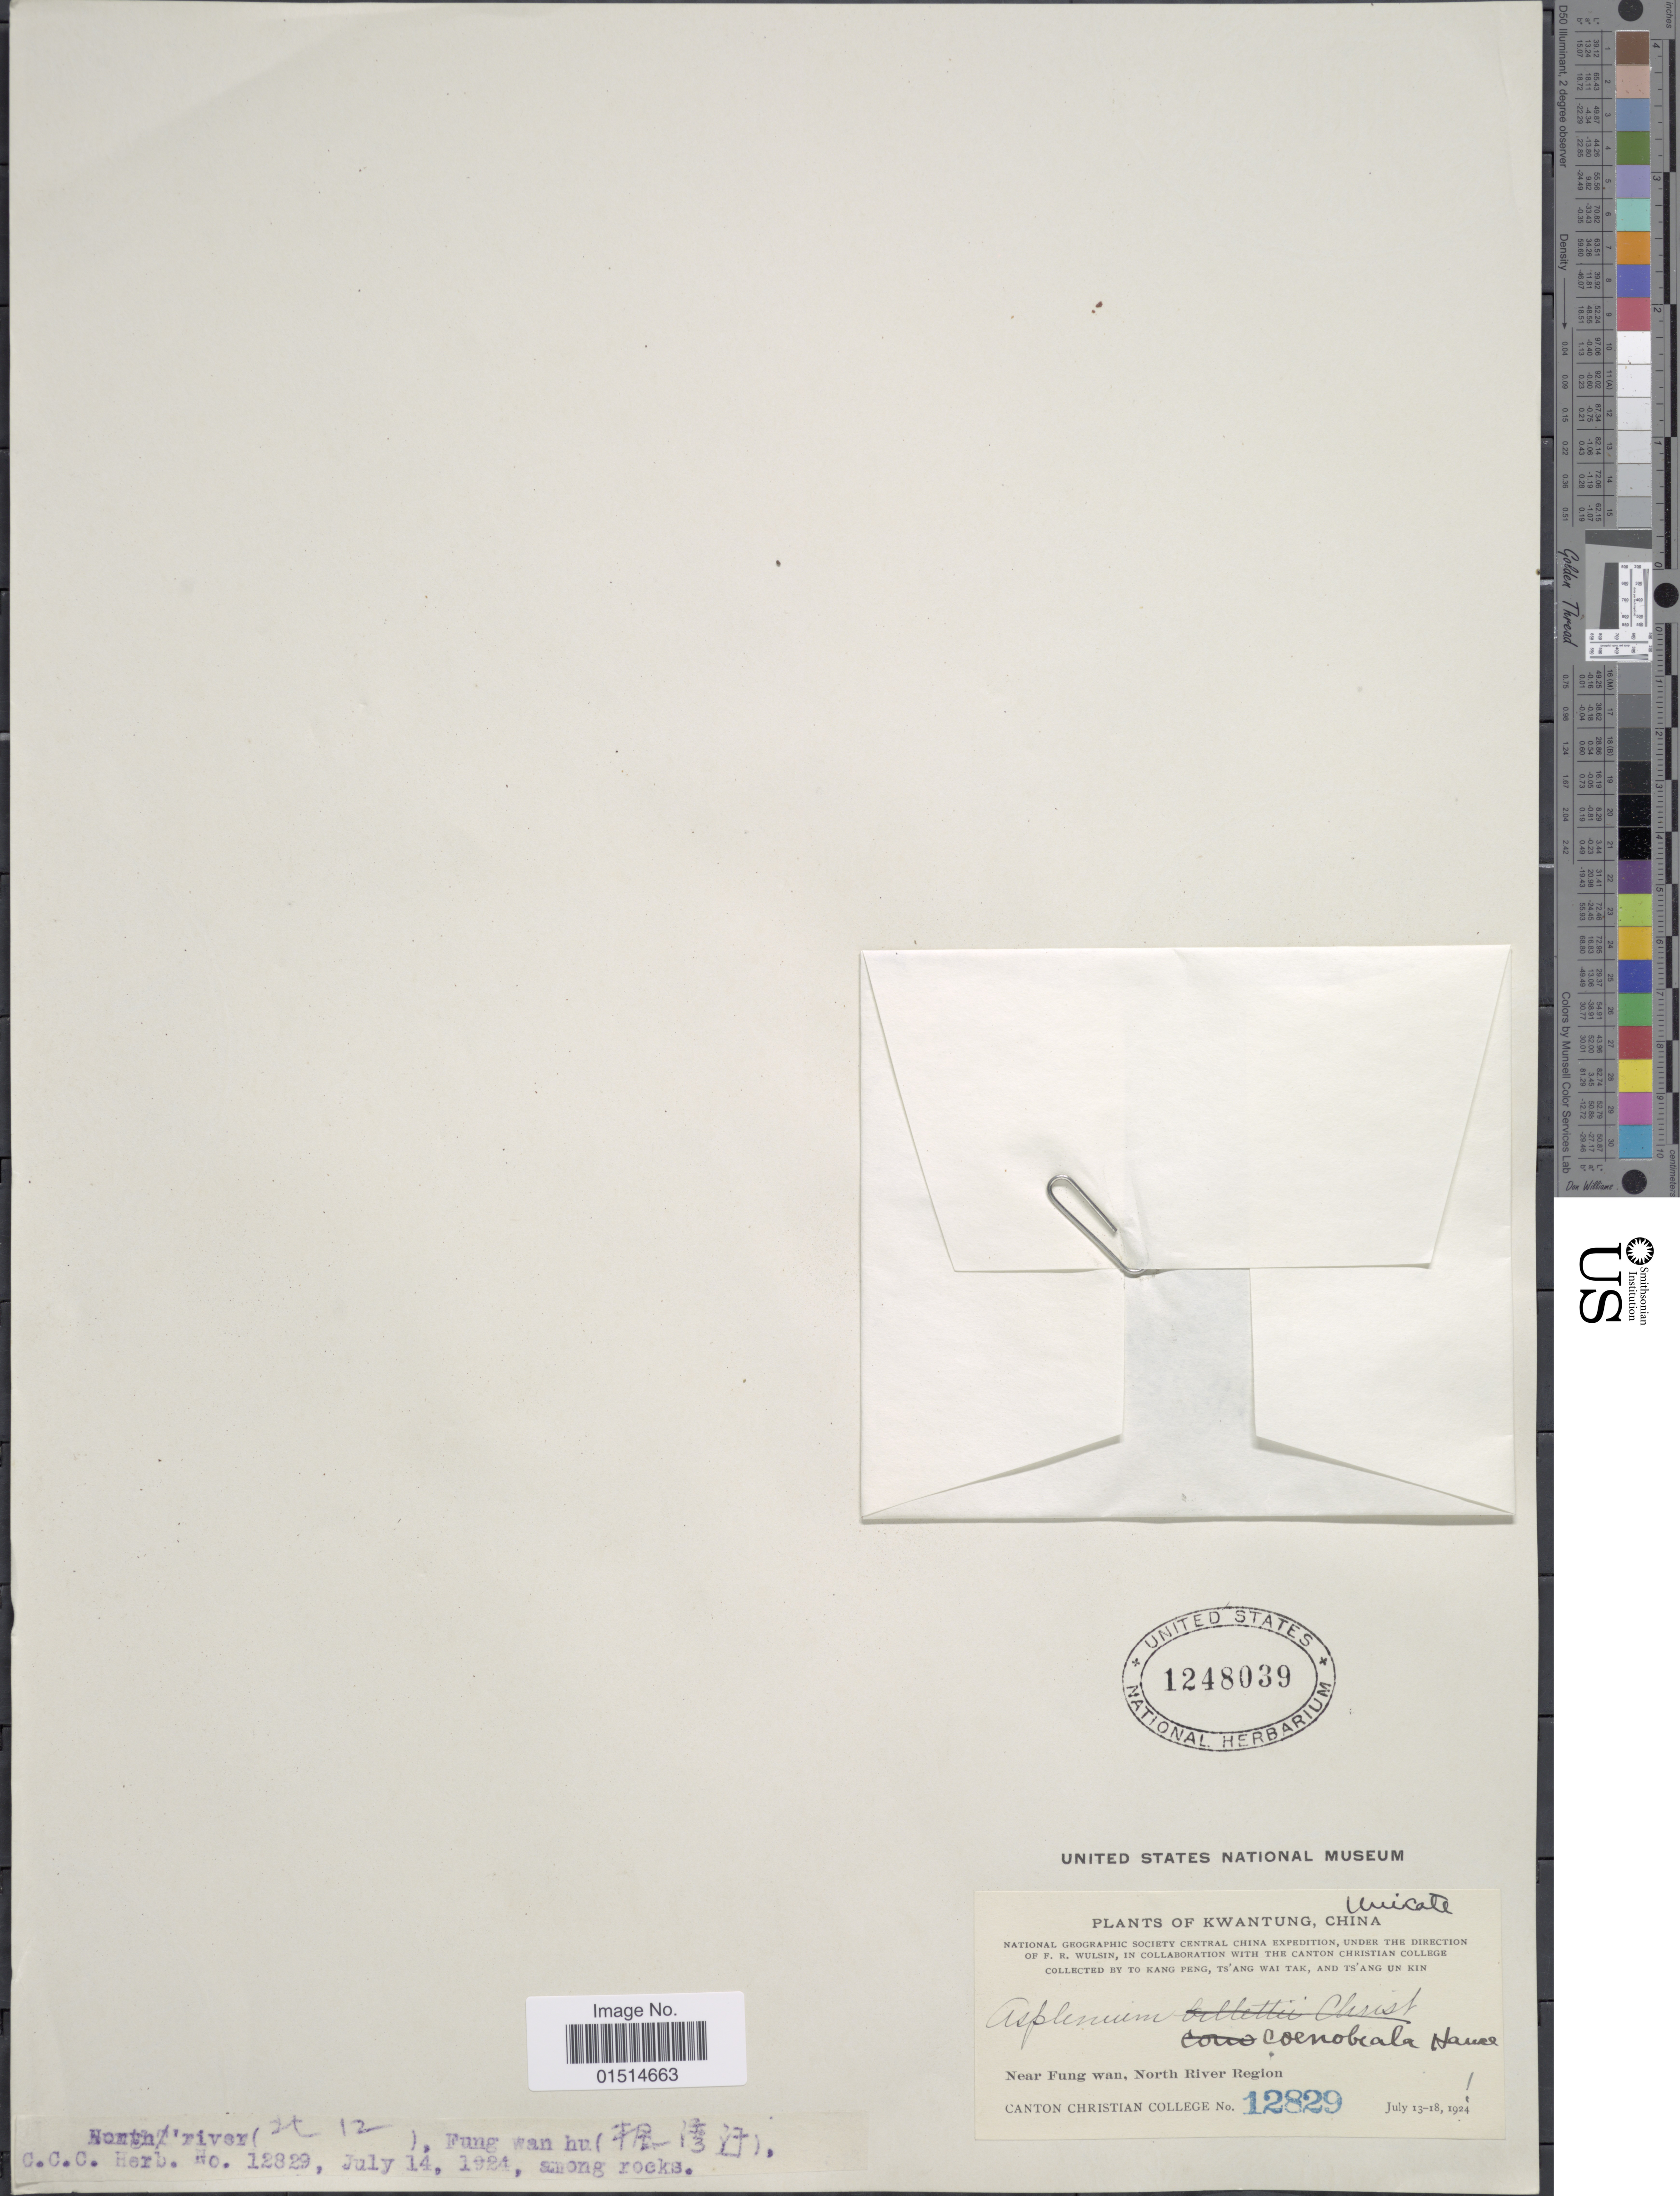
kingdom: Plantae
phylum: Tracheophyta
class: Polypodiopsida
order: Polypodiales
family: Aspleniaceae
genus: Asplenium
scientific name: Asplenium coenobiale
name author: Hance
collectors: K. Peng, W. T. Tsang & U. K. Tsang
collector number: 12829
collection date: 1924-07-13/1924-07-18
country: China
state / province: Guangdong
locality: Kwangtung, near Fung wan, north River Region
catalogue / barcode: US 1248039